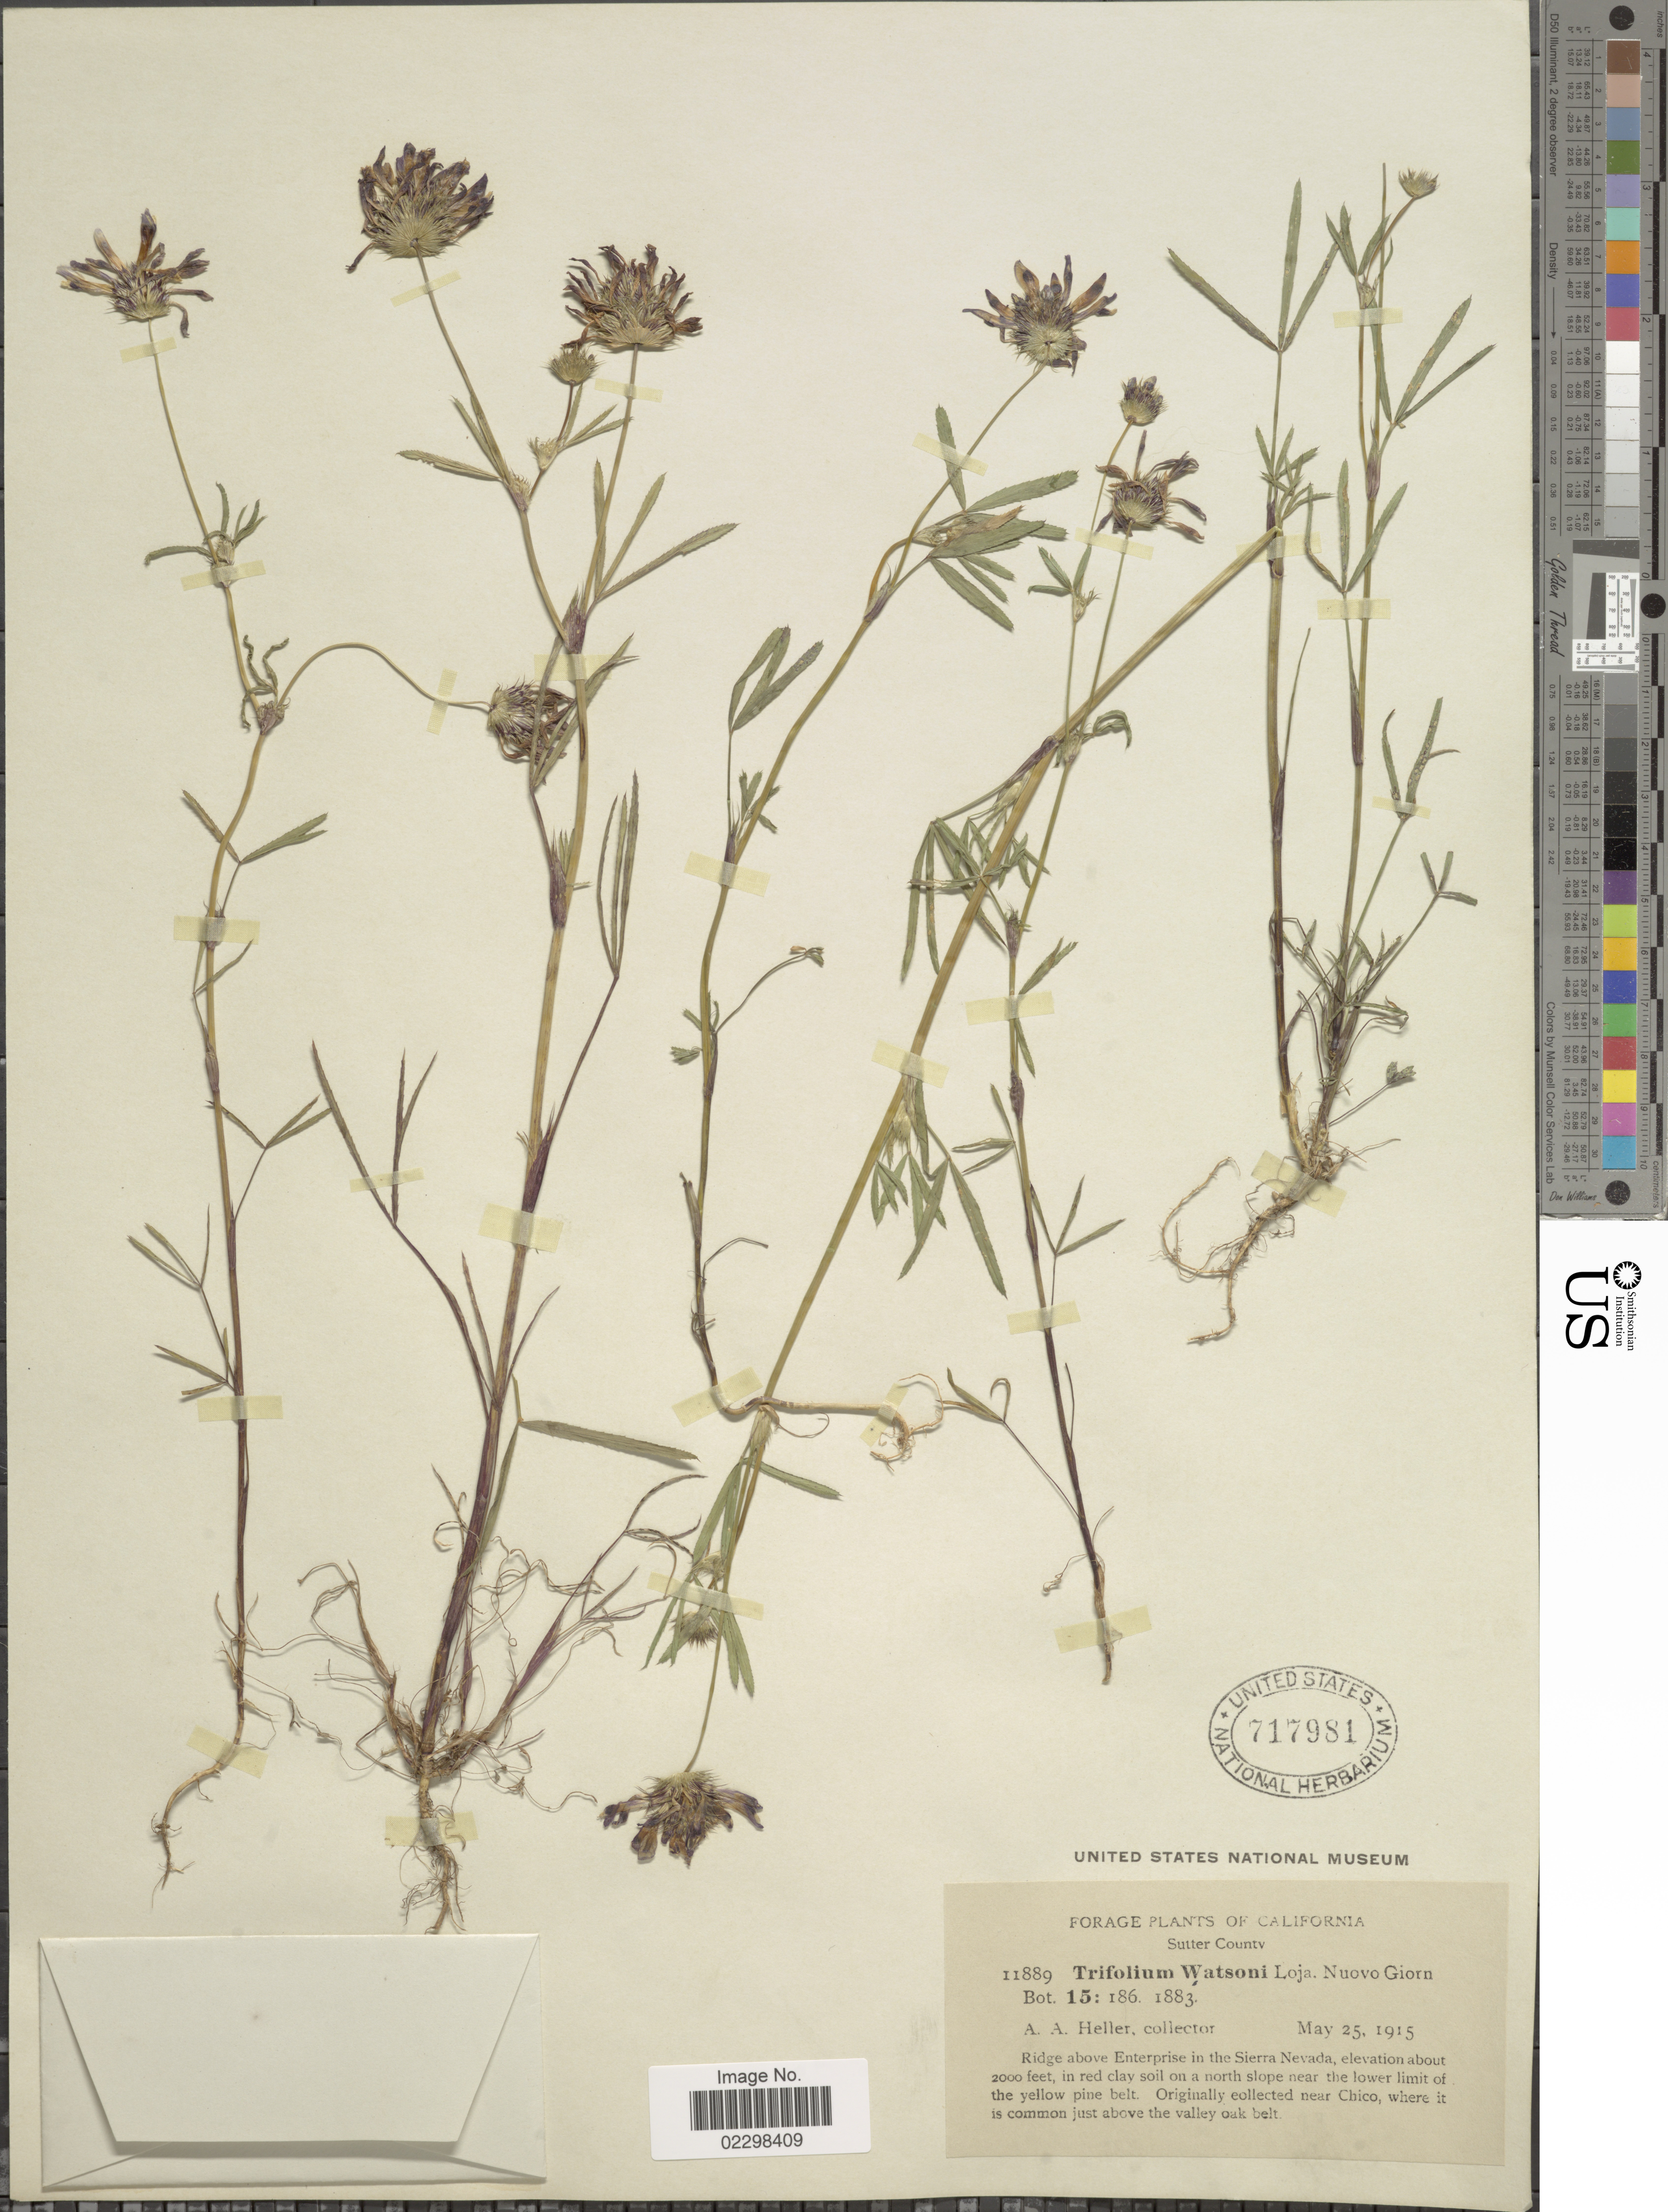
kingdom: Plantae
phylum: Tracheophyta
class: Magnoliopsida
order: Fabales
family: Fabaceae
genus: Trifolium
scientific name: Trifolium tridentatum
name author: Lindl.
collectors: A. A. Heller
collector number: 11889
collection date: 1915-05-25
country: United States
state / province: California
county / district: Sutter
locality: Sutter County, Ridge above Entreprise in the Sierra Nevada, in red clay clay soil on a north slope near the lower limit of the yellow pine belt.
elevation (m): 610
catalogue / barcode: US 717981